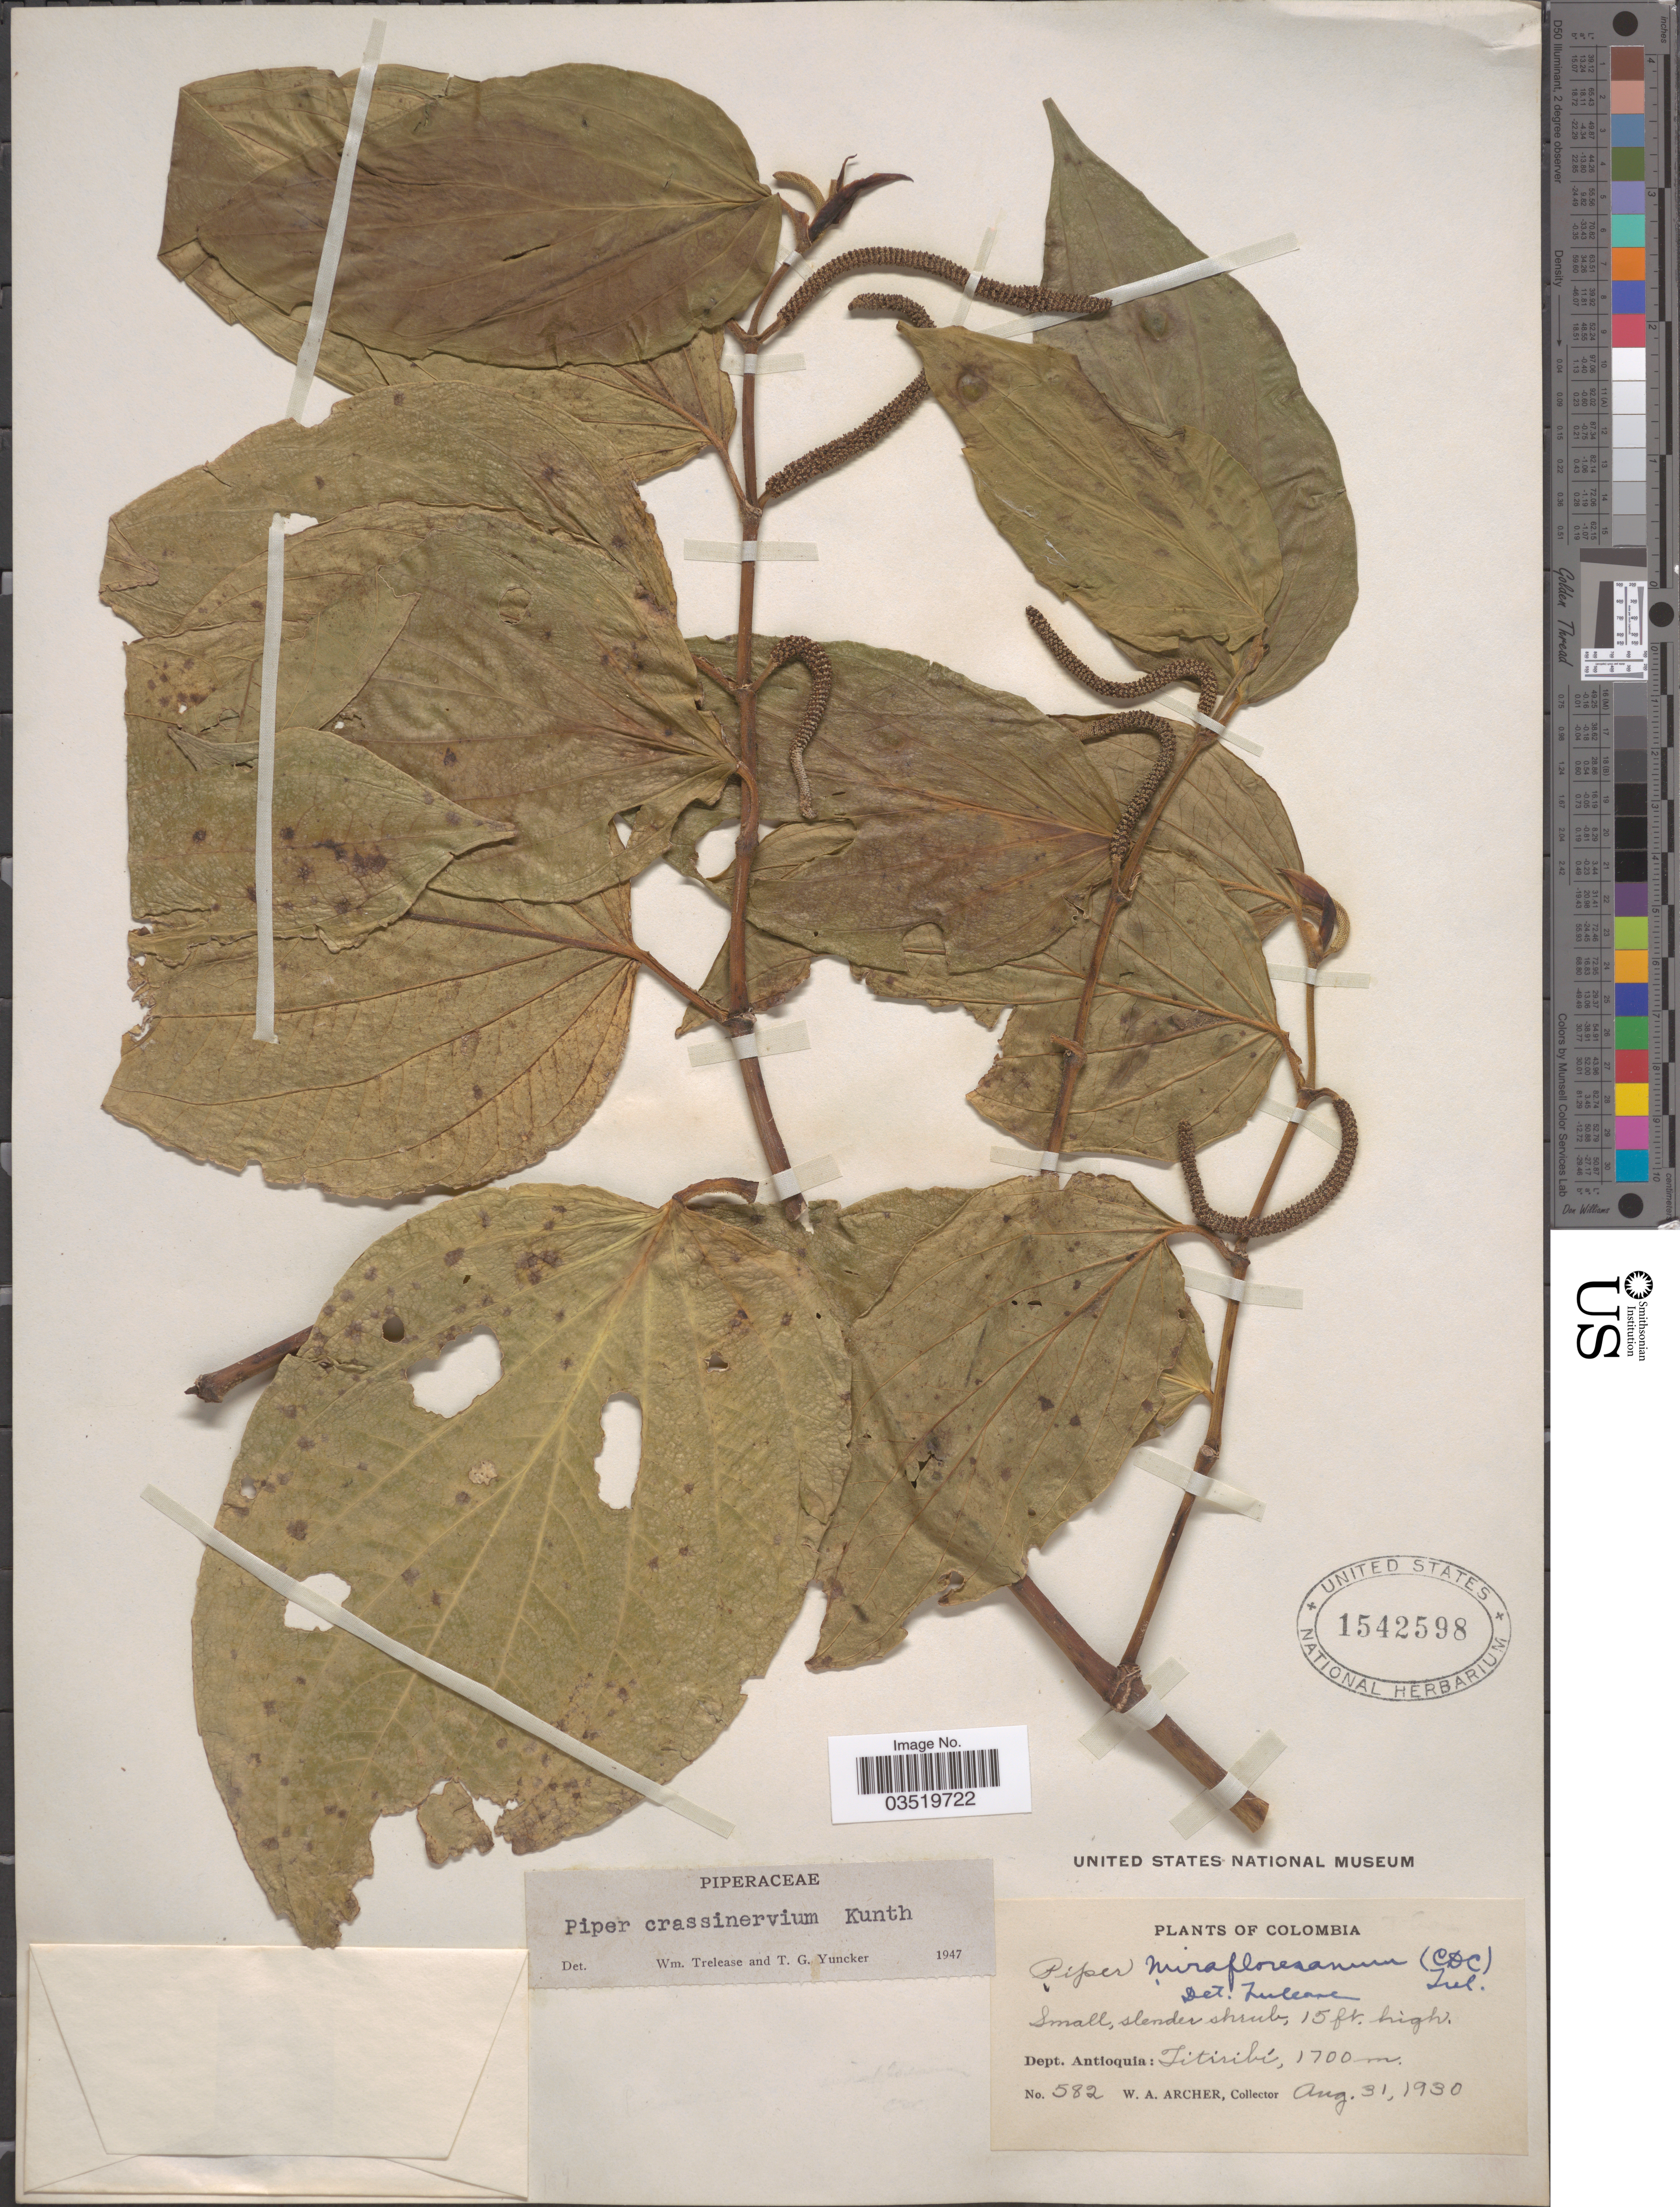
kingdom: Plantae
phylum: Tracheophyta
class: Magnoliopsida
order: Piperales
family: Piperaceae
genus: Piper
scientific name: Piper crassinervium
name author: Kunth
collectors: W. Archer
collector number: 582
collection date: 1930-08-31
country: Colombia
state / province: Antioquia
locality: Dept. Antioquia: Titiribí.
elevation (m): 1700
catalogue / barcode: US 1542598